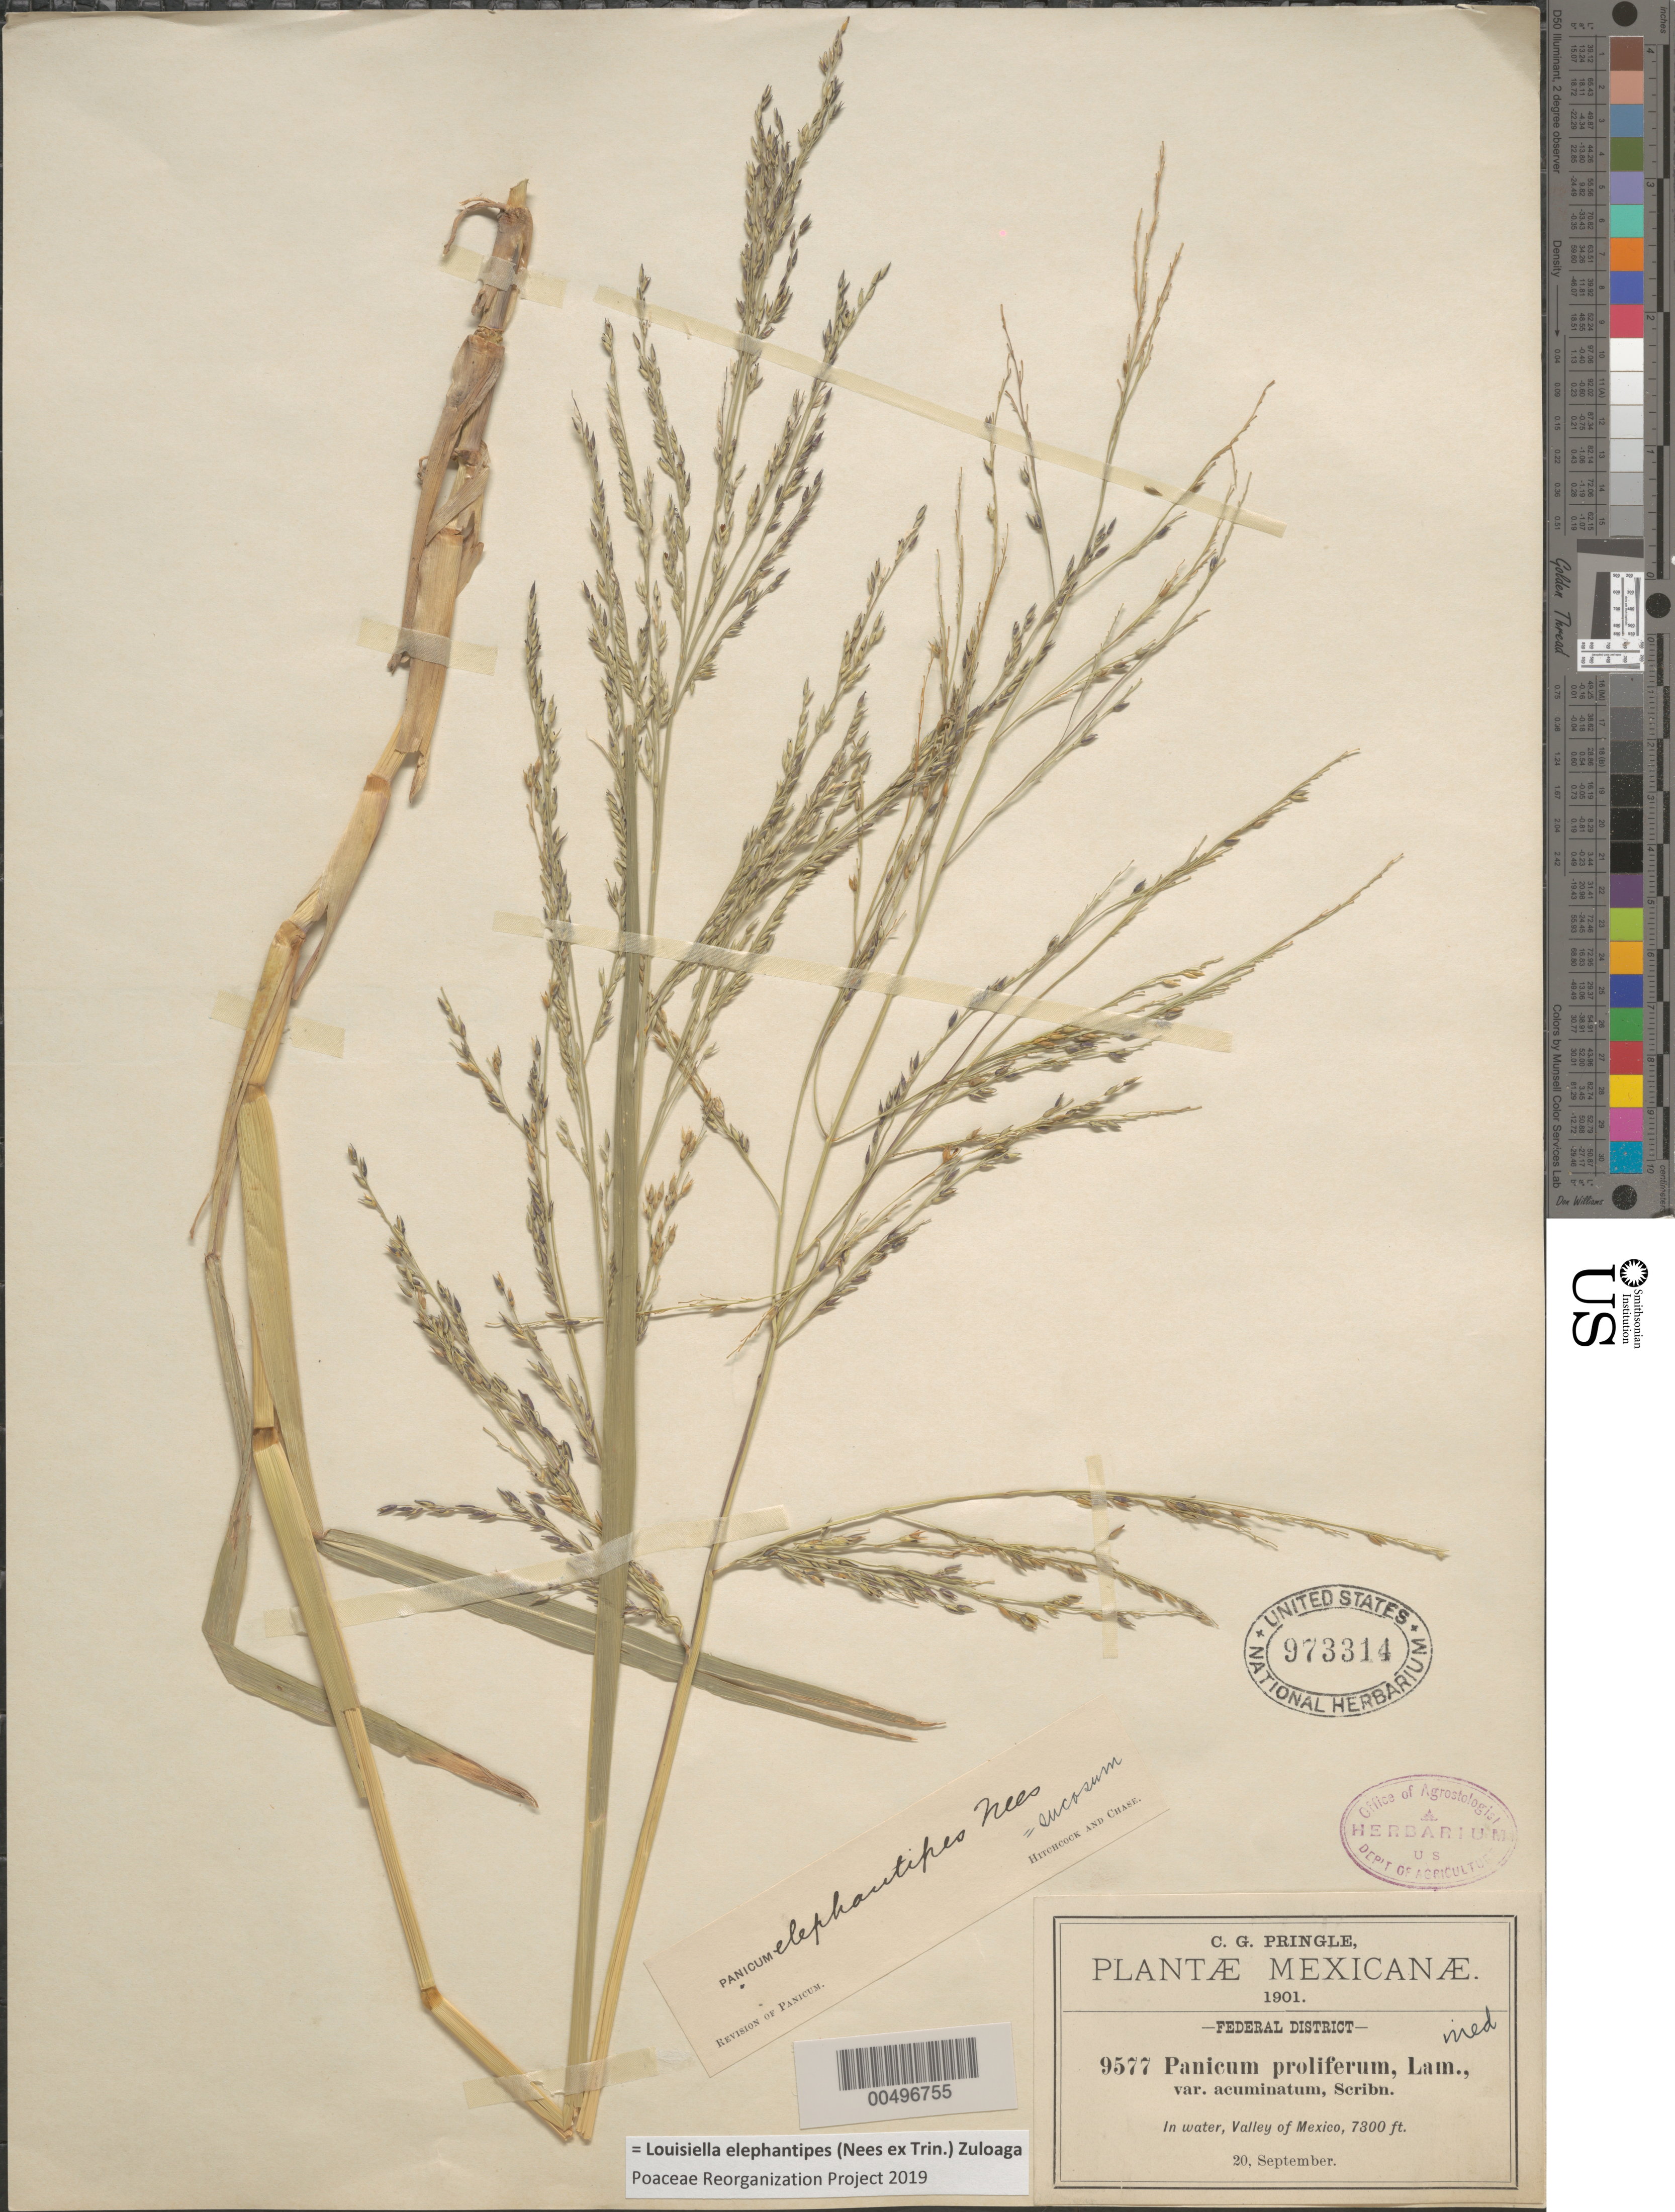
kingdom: Plantae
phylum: Tracheophyta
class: Liliopsida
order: Poales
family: Poaceae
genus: Panicum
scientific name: Panicum sucosum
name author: Hitchc. & Chase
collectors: C. G. Pringle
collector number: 9577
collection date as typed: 20 Sep 1901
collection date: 1901-09-20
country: Mexico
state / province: Distrito Federal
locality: Valley of Mexico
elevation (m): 2225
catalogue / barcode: US 973314